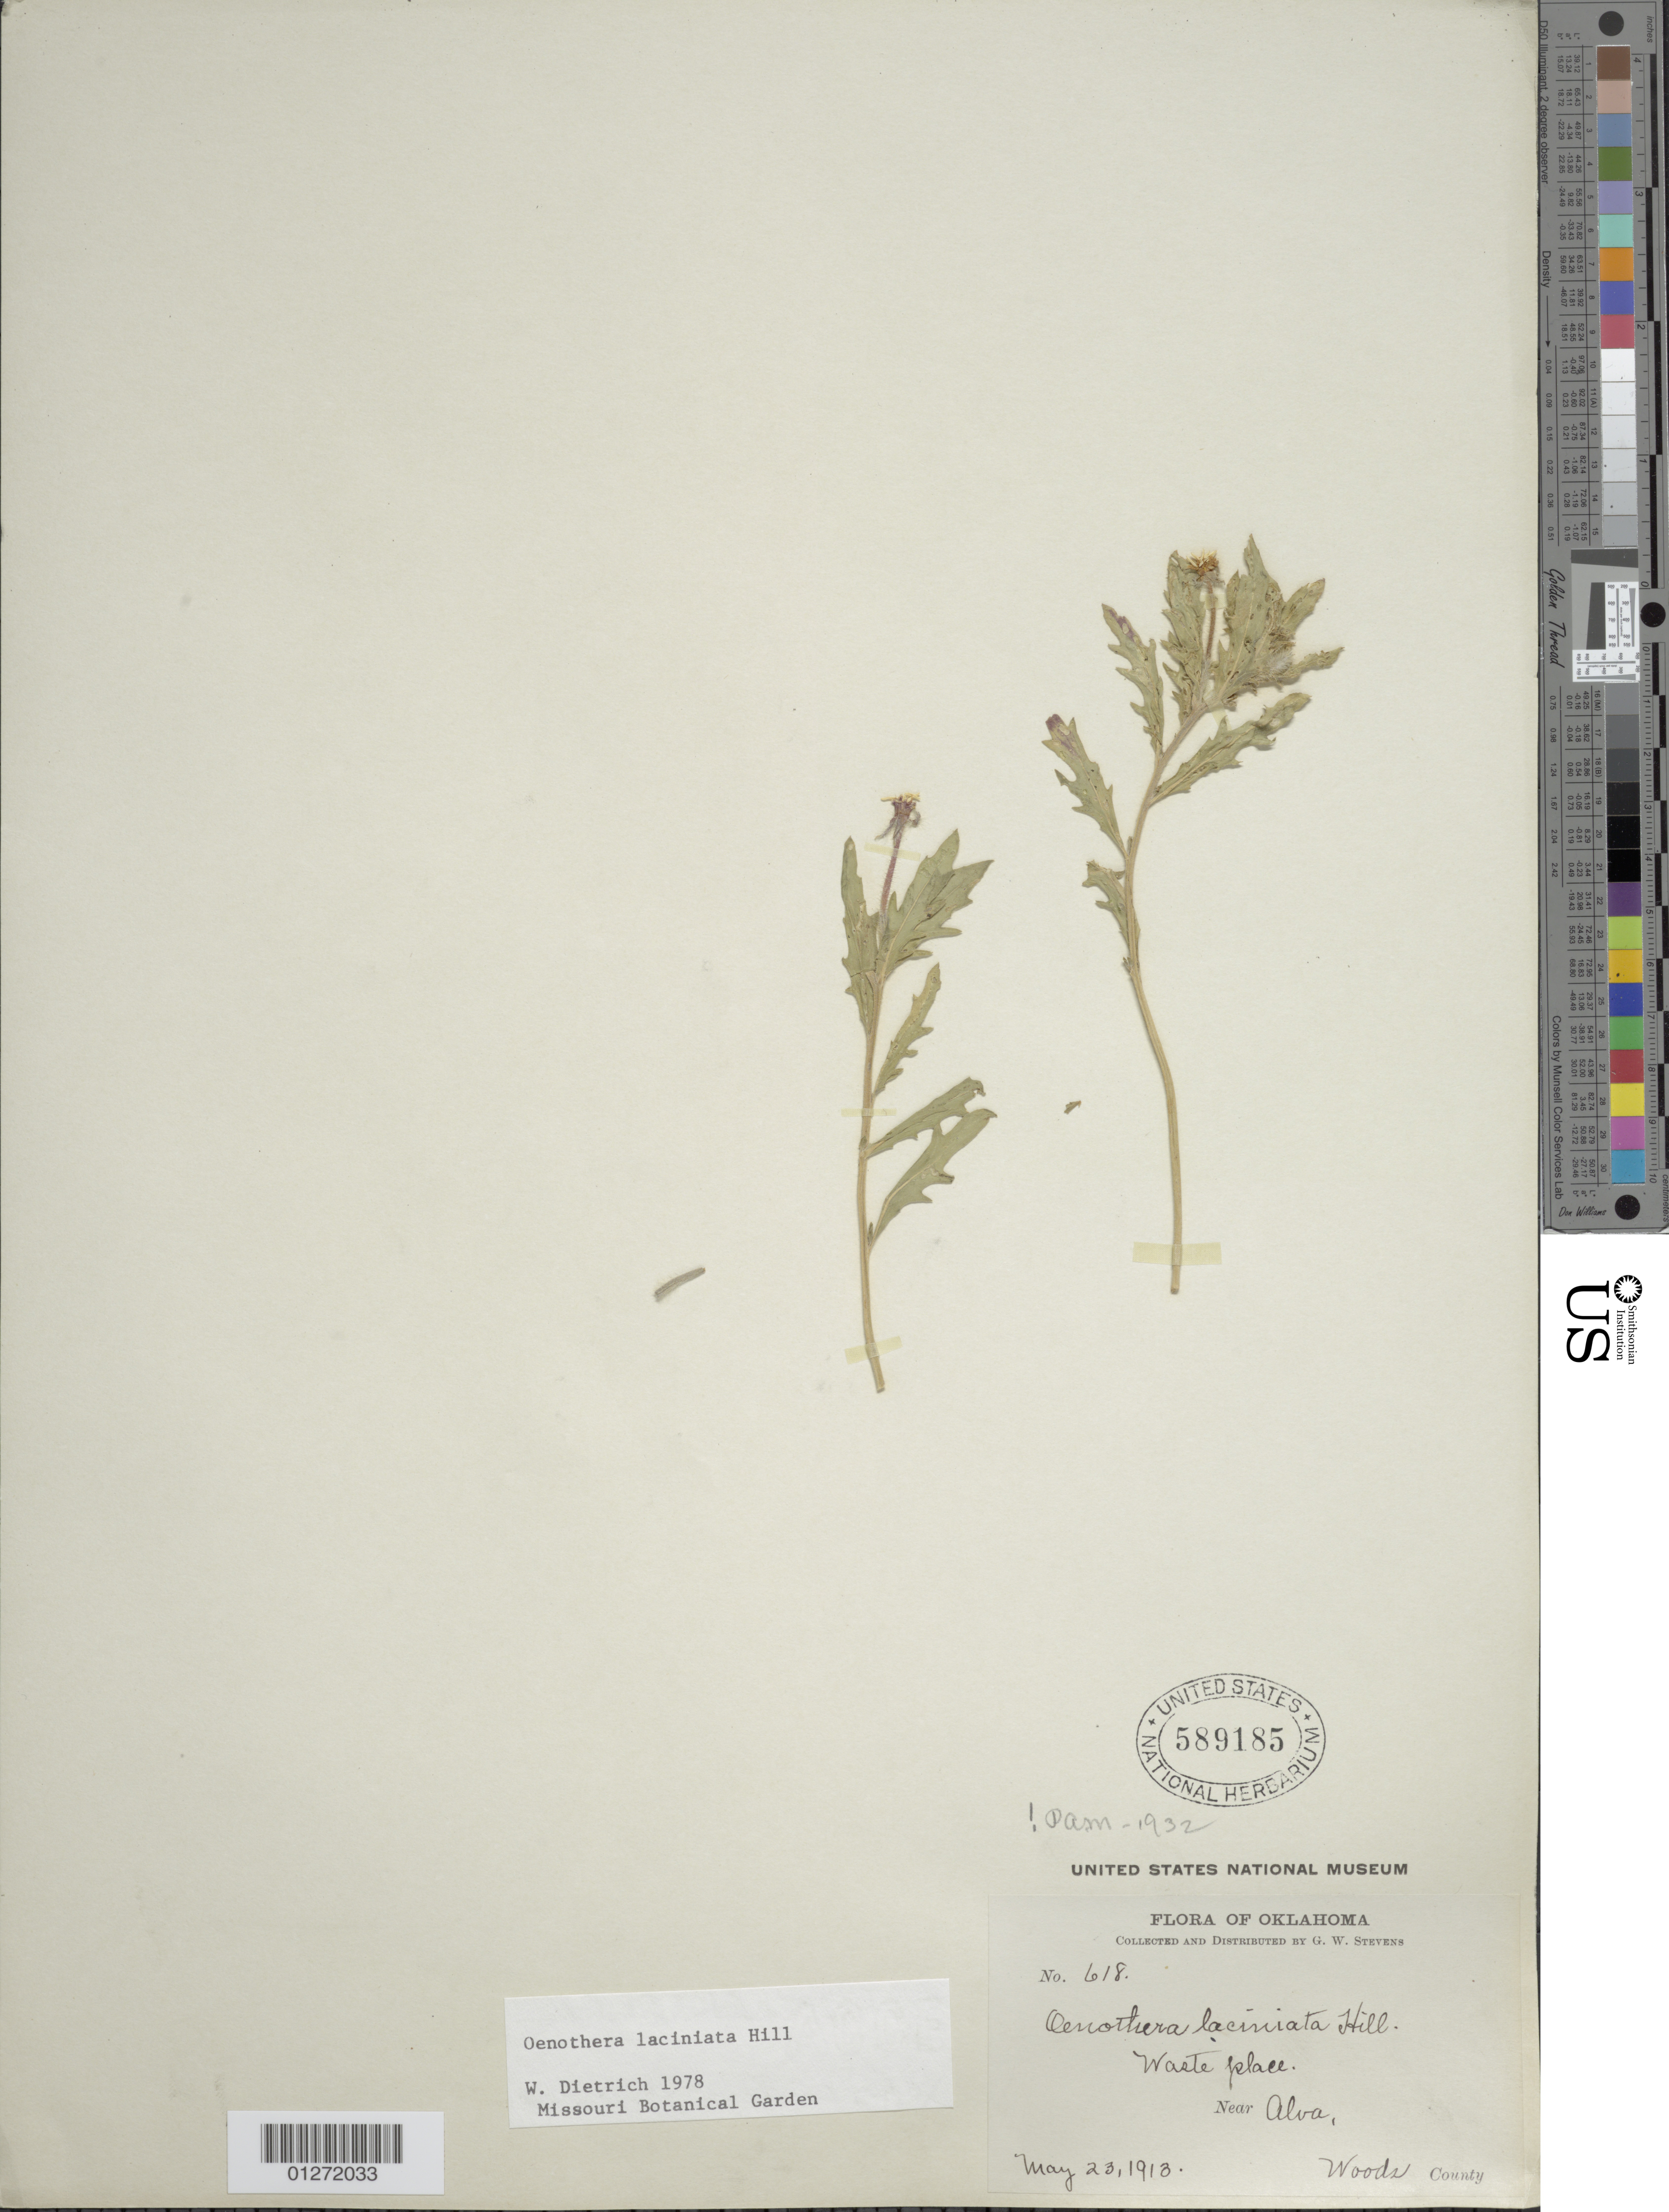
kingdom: Plantae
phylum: Tracheophyta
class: Magnoliopsida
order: Myrtales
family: Onagraceae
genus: Oenothera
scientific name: Oenothera laciniata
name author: Hill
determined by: Dietrich, W.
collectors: G. W. Stevens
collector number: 618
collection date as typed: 23 May 1913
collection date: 1913-05-23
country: United States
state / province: Oklahoma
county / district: Woods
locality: Near Alva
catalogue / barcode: US 589185